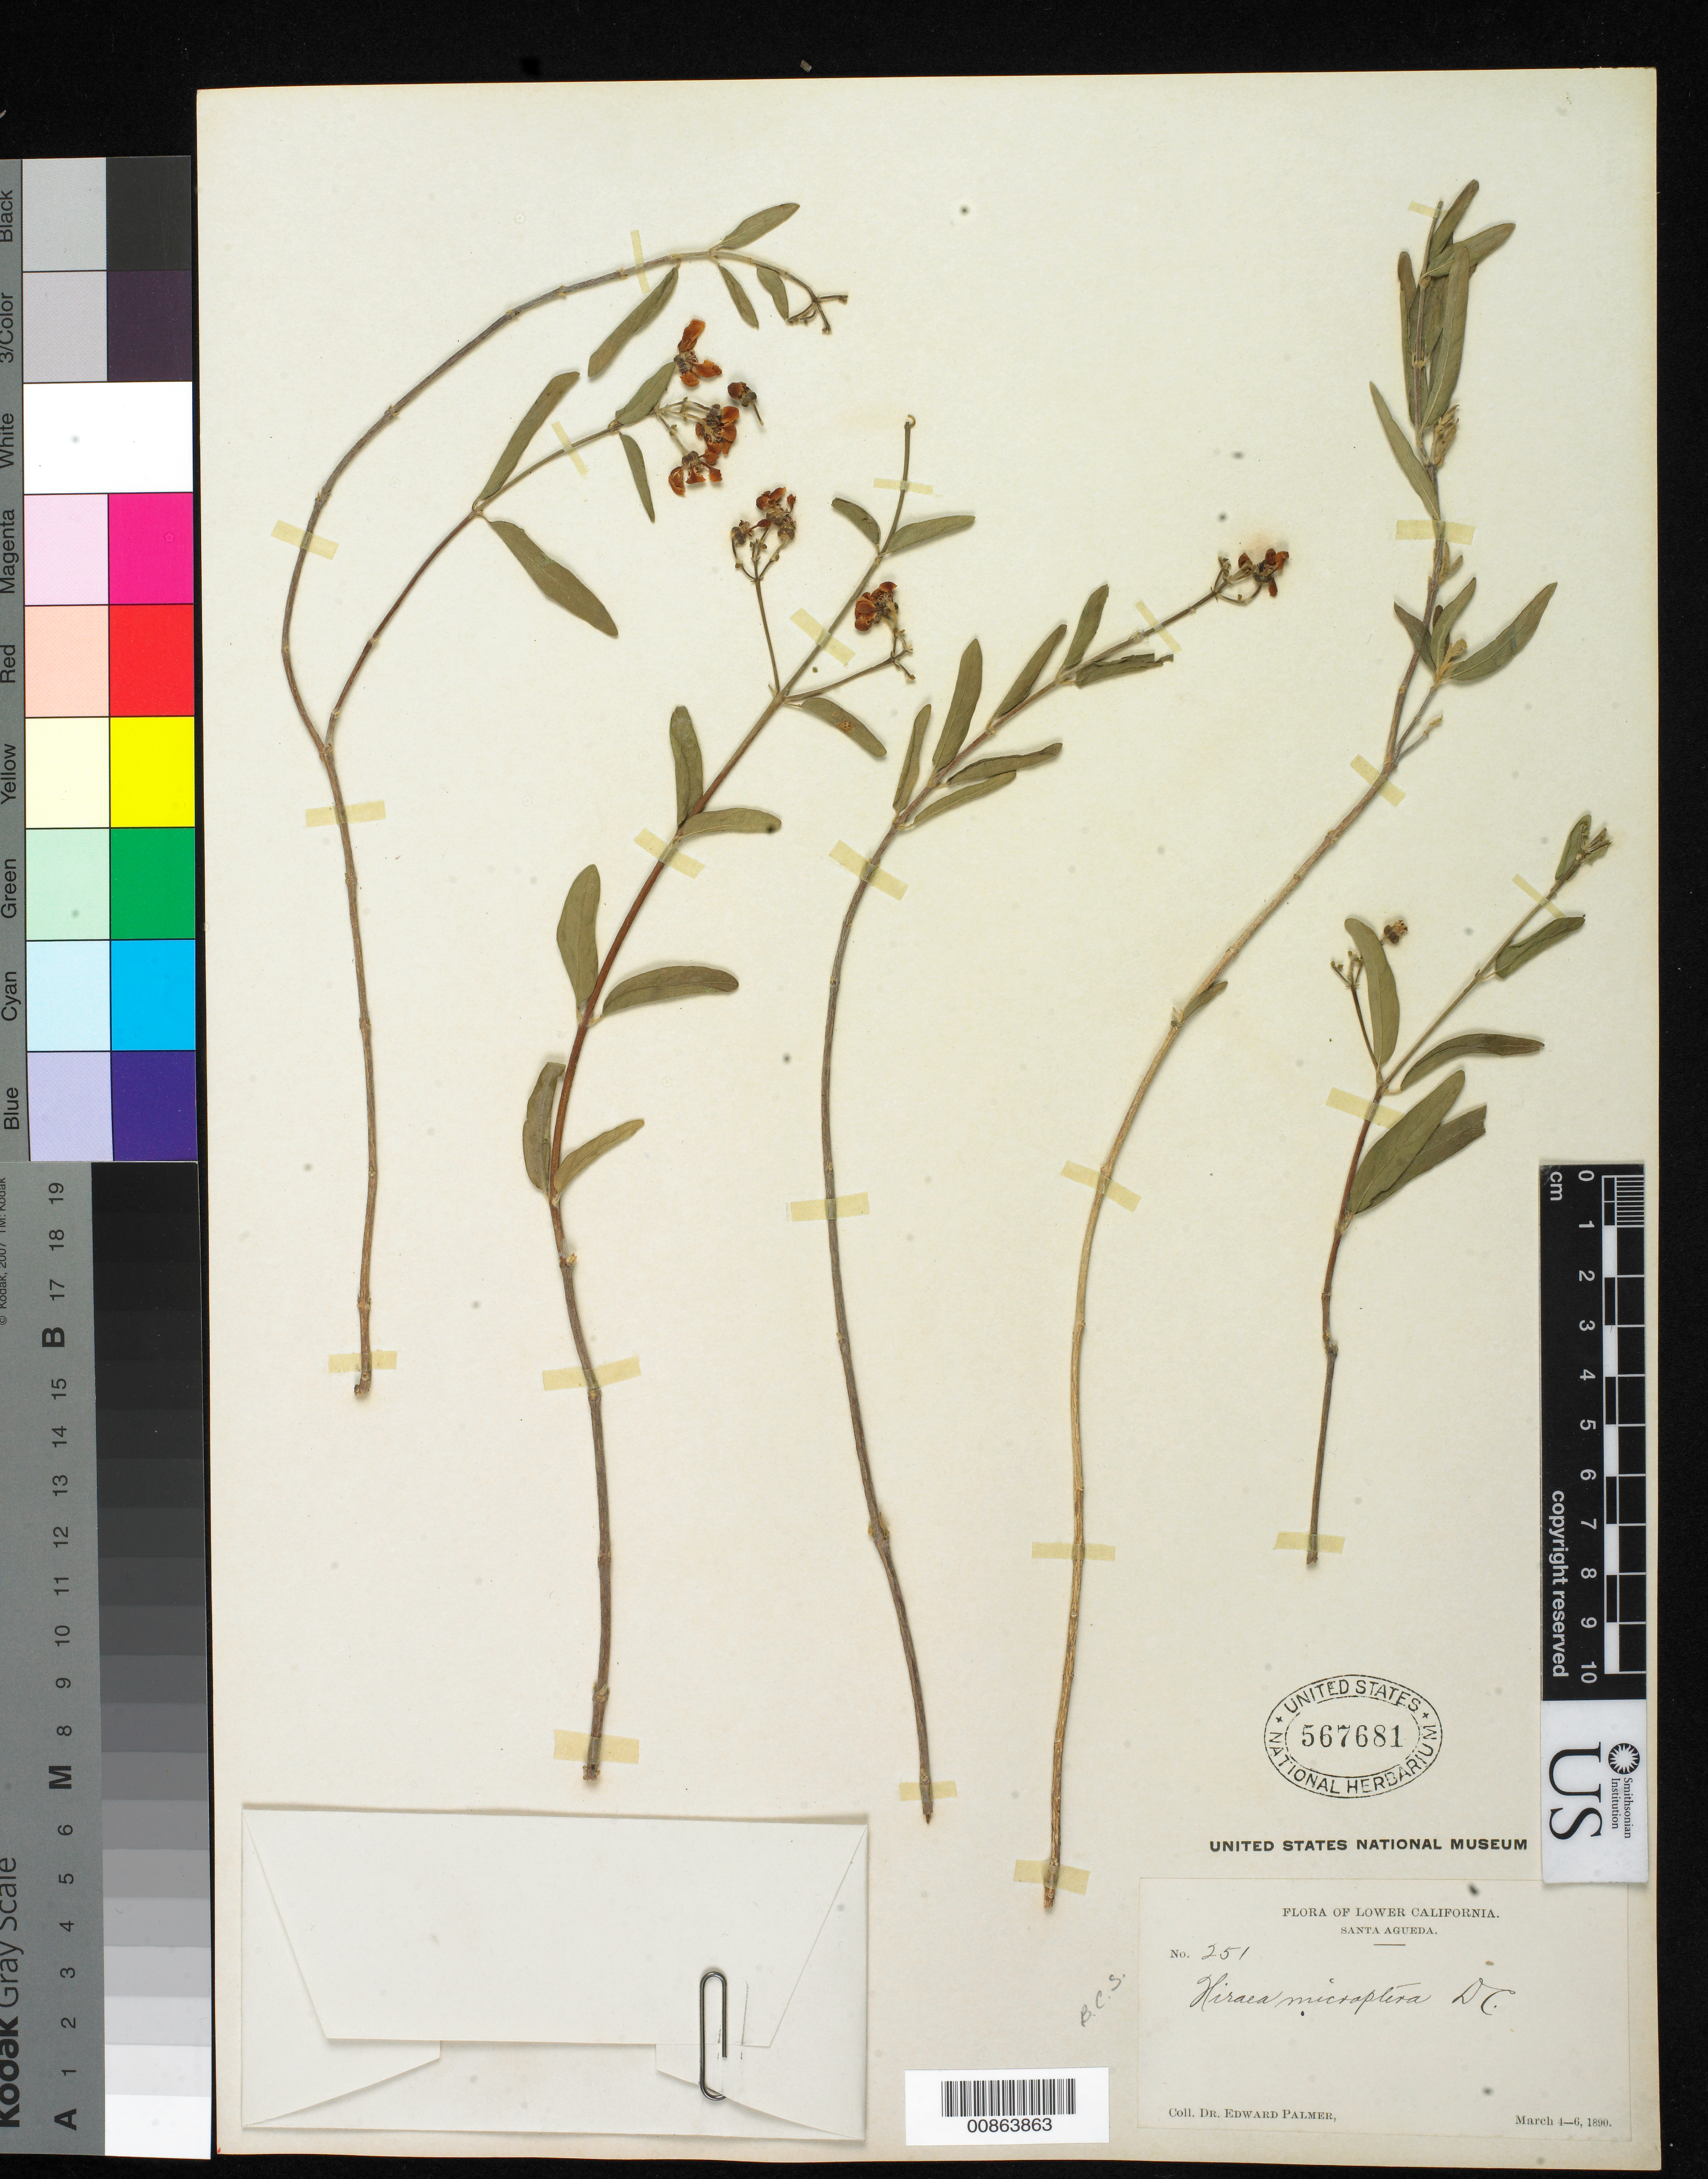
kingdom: Plantae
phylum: Tracheophyta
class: Magnoliopsida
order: Malpighiales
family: Malpighiaceae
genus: Callaeum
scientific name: Callaeum macropterum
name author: (Moc. & Sessé ex DC.) D.M. Johnson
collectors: E. Palmer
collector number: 251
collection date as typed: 04 Mar 1890 to 06 Mar 1890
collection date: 1890-03-04/1890-03-06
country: Mexico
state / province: Baja California Sur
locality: Santa Agueda, Baja California Sur.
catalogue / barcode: US 567681